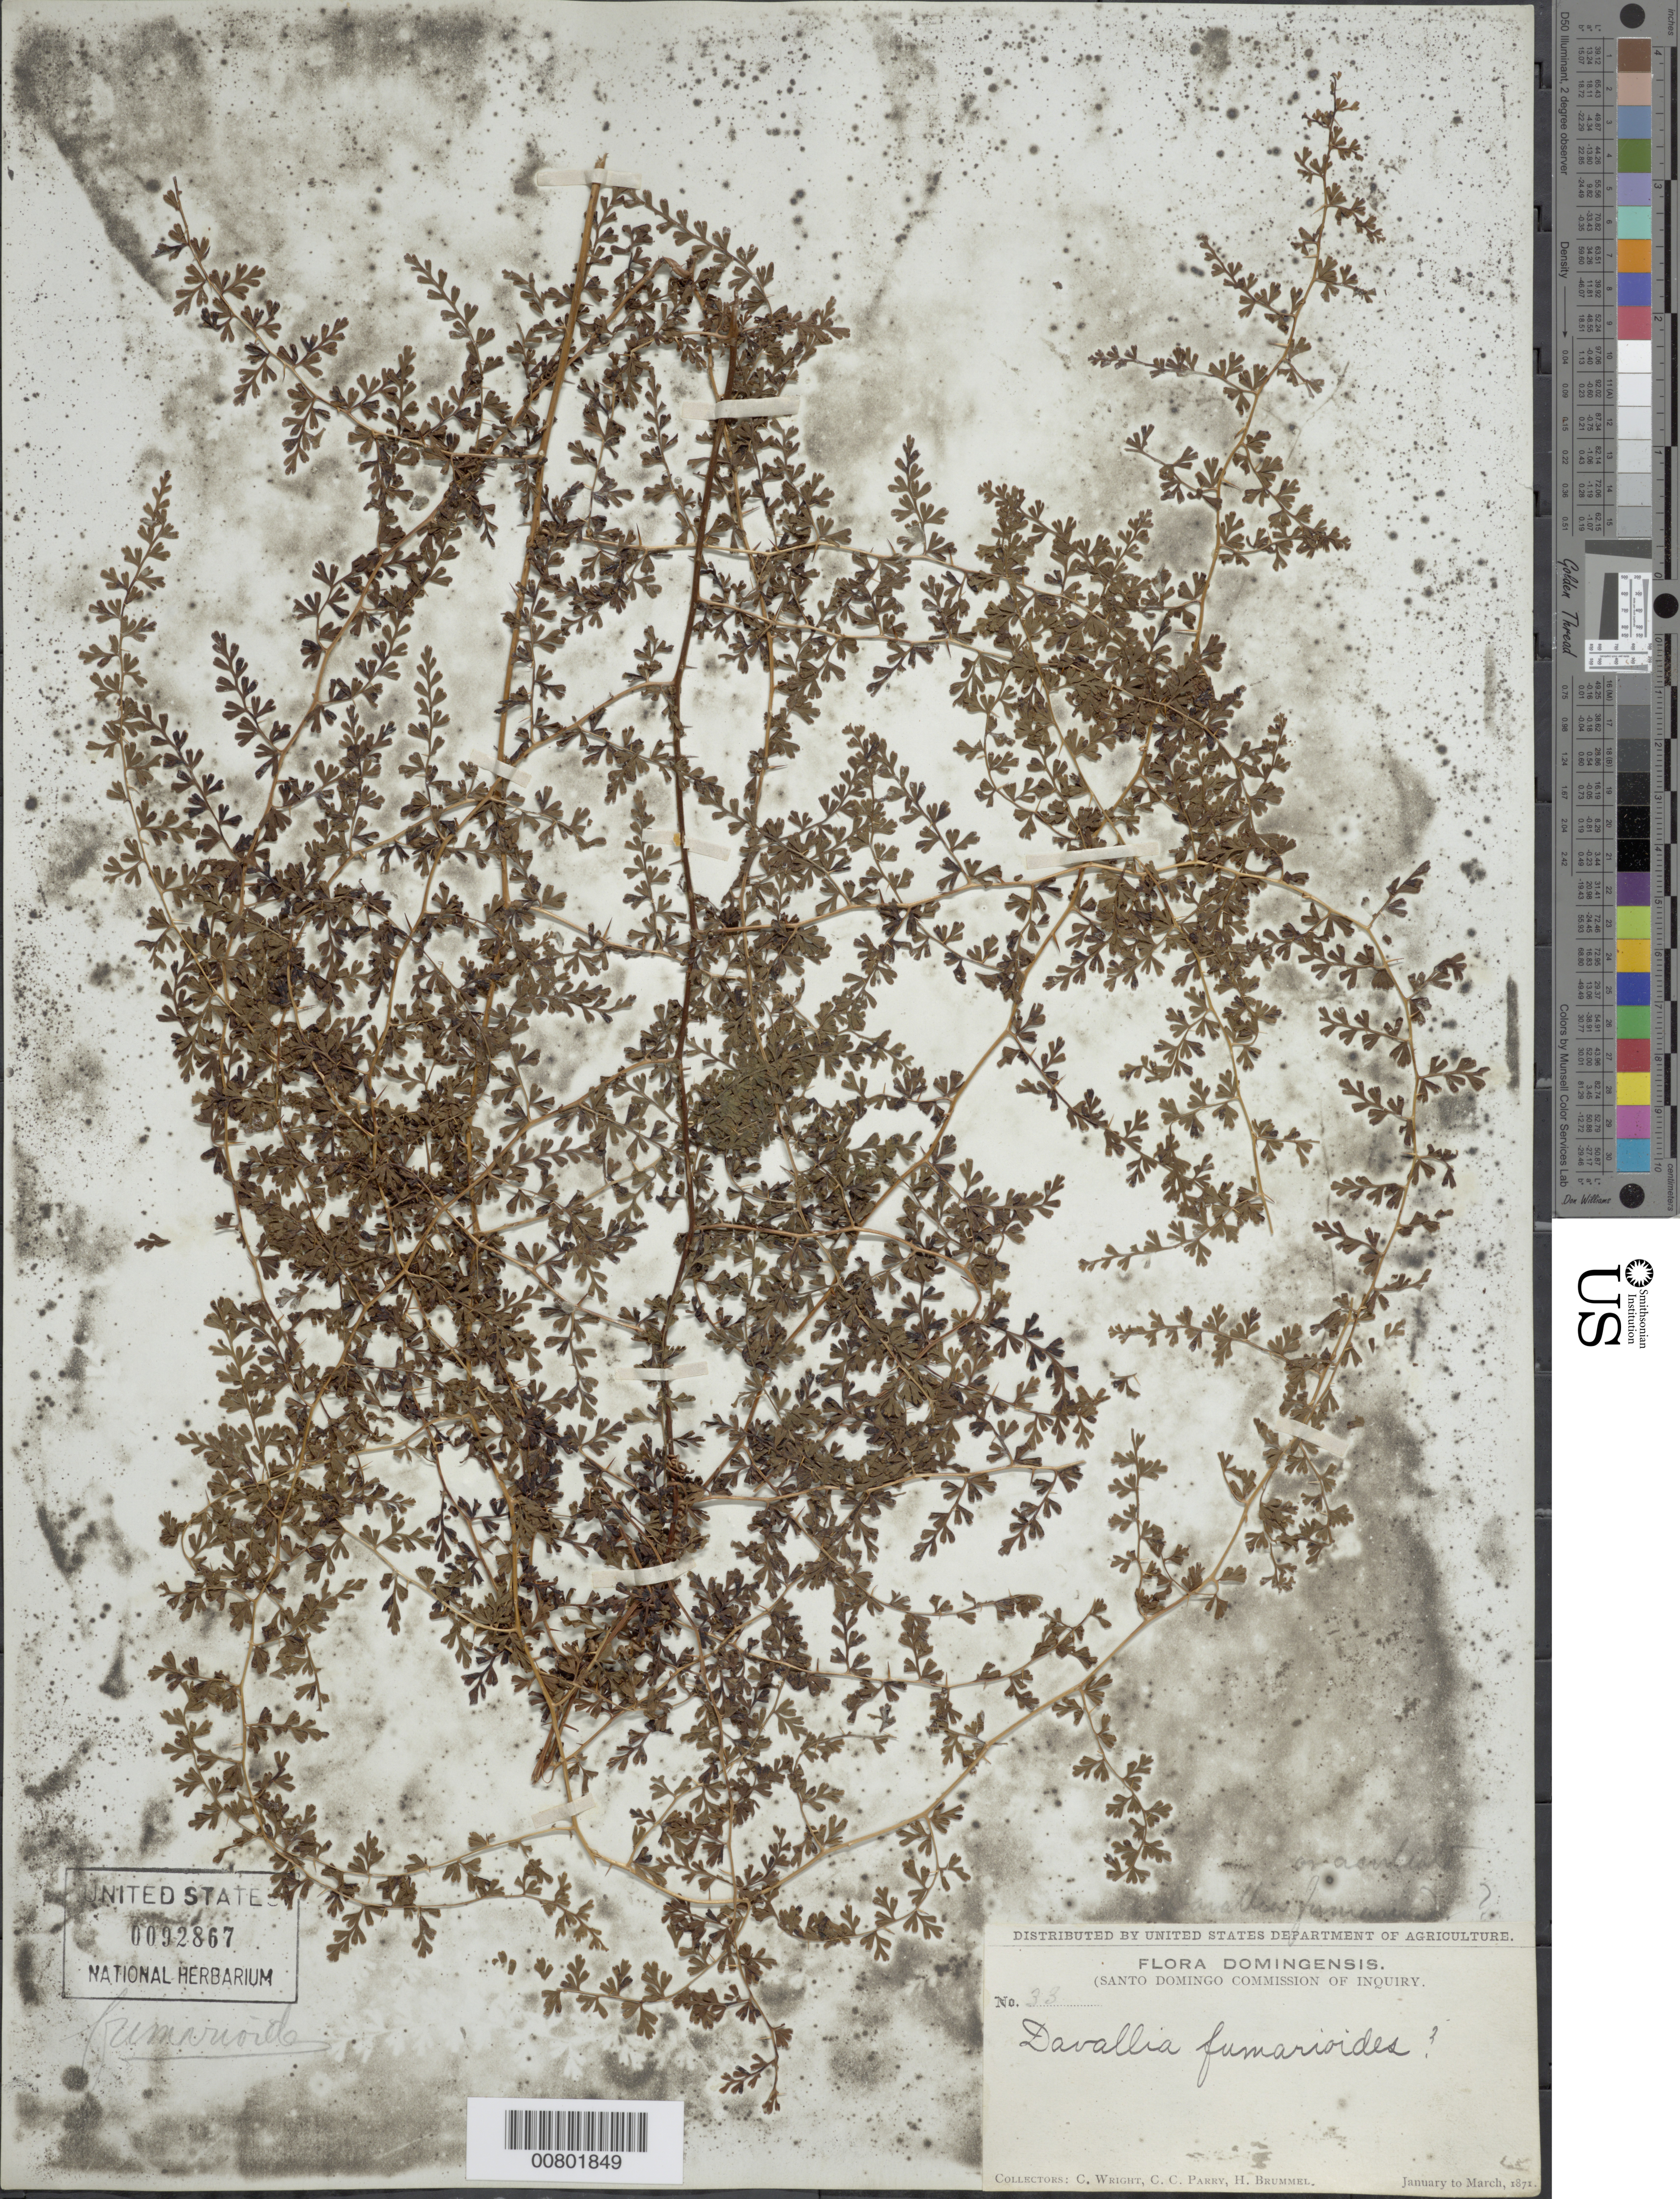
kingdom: Plantae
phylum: Tracheophyta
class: Polypodiopsida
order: Polypodiales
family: Lindsaeaceae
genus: Odontosoria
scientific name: Odontosoria aculeata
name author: (L.) J. Sm.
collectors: C. Wright, C. C. Parry & H. Brummel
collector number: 33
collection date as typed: Jan 1871 to -- Mar 1871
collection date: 1871-01/1871-03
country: Dominican Republic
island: Hispaniola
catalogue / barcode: US 92867